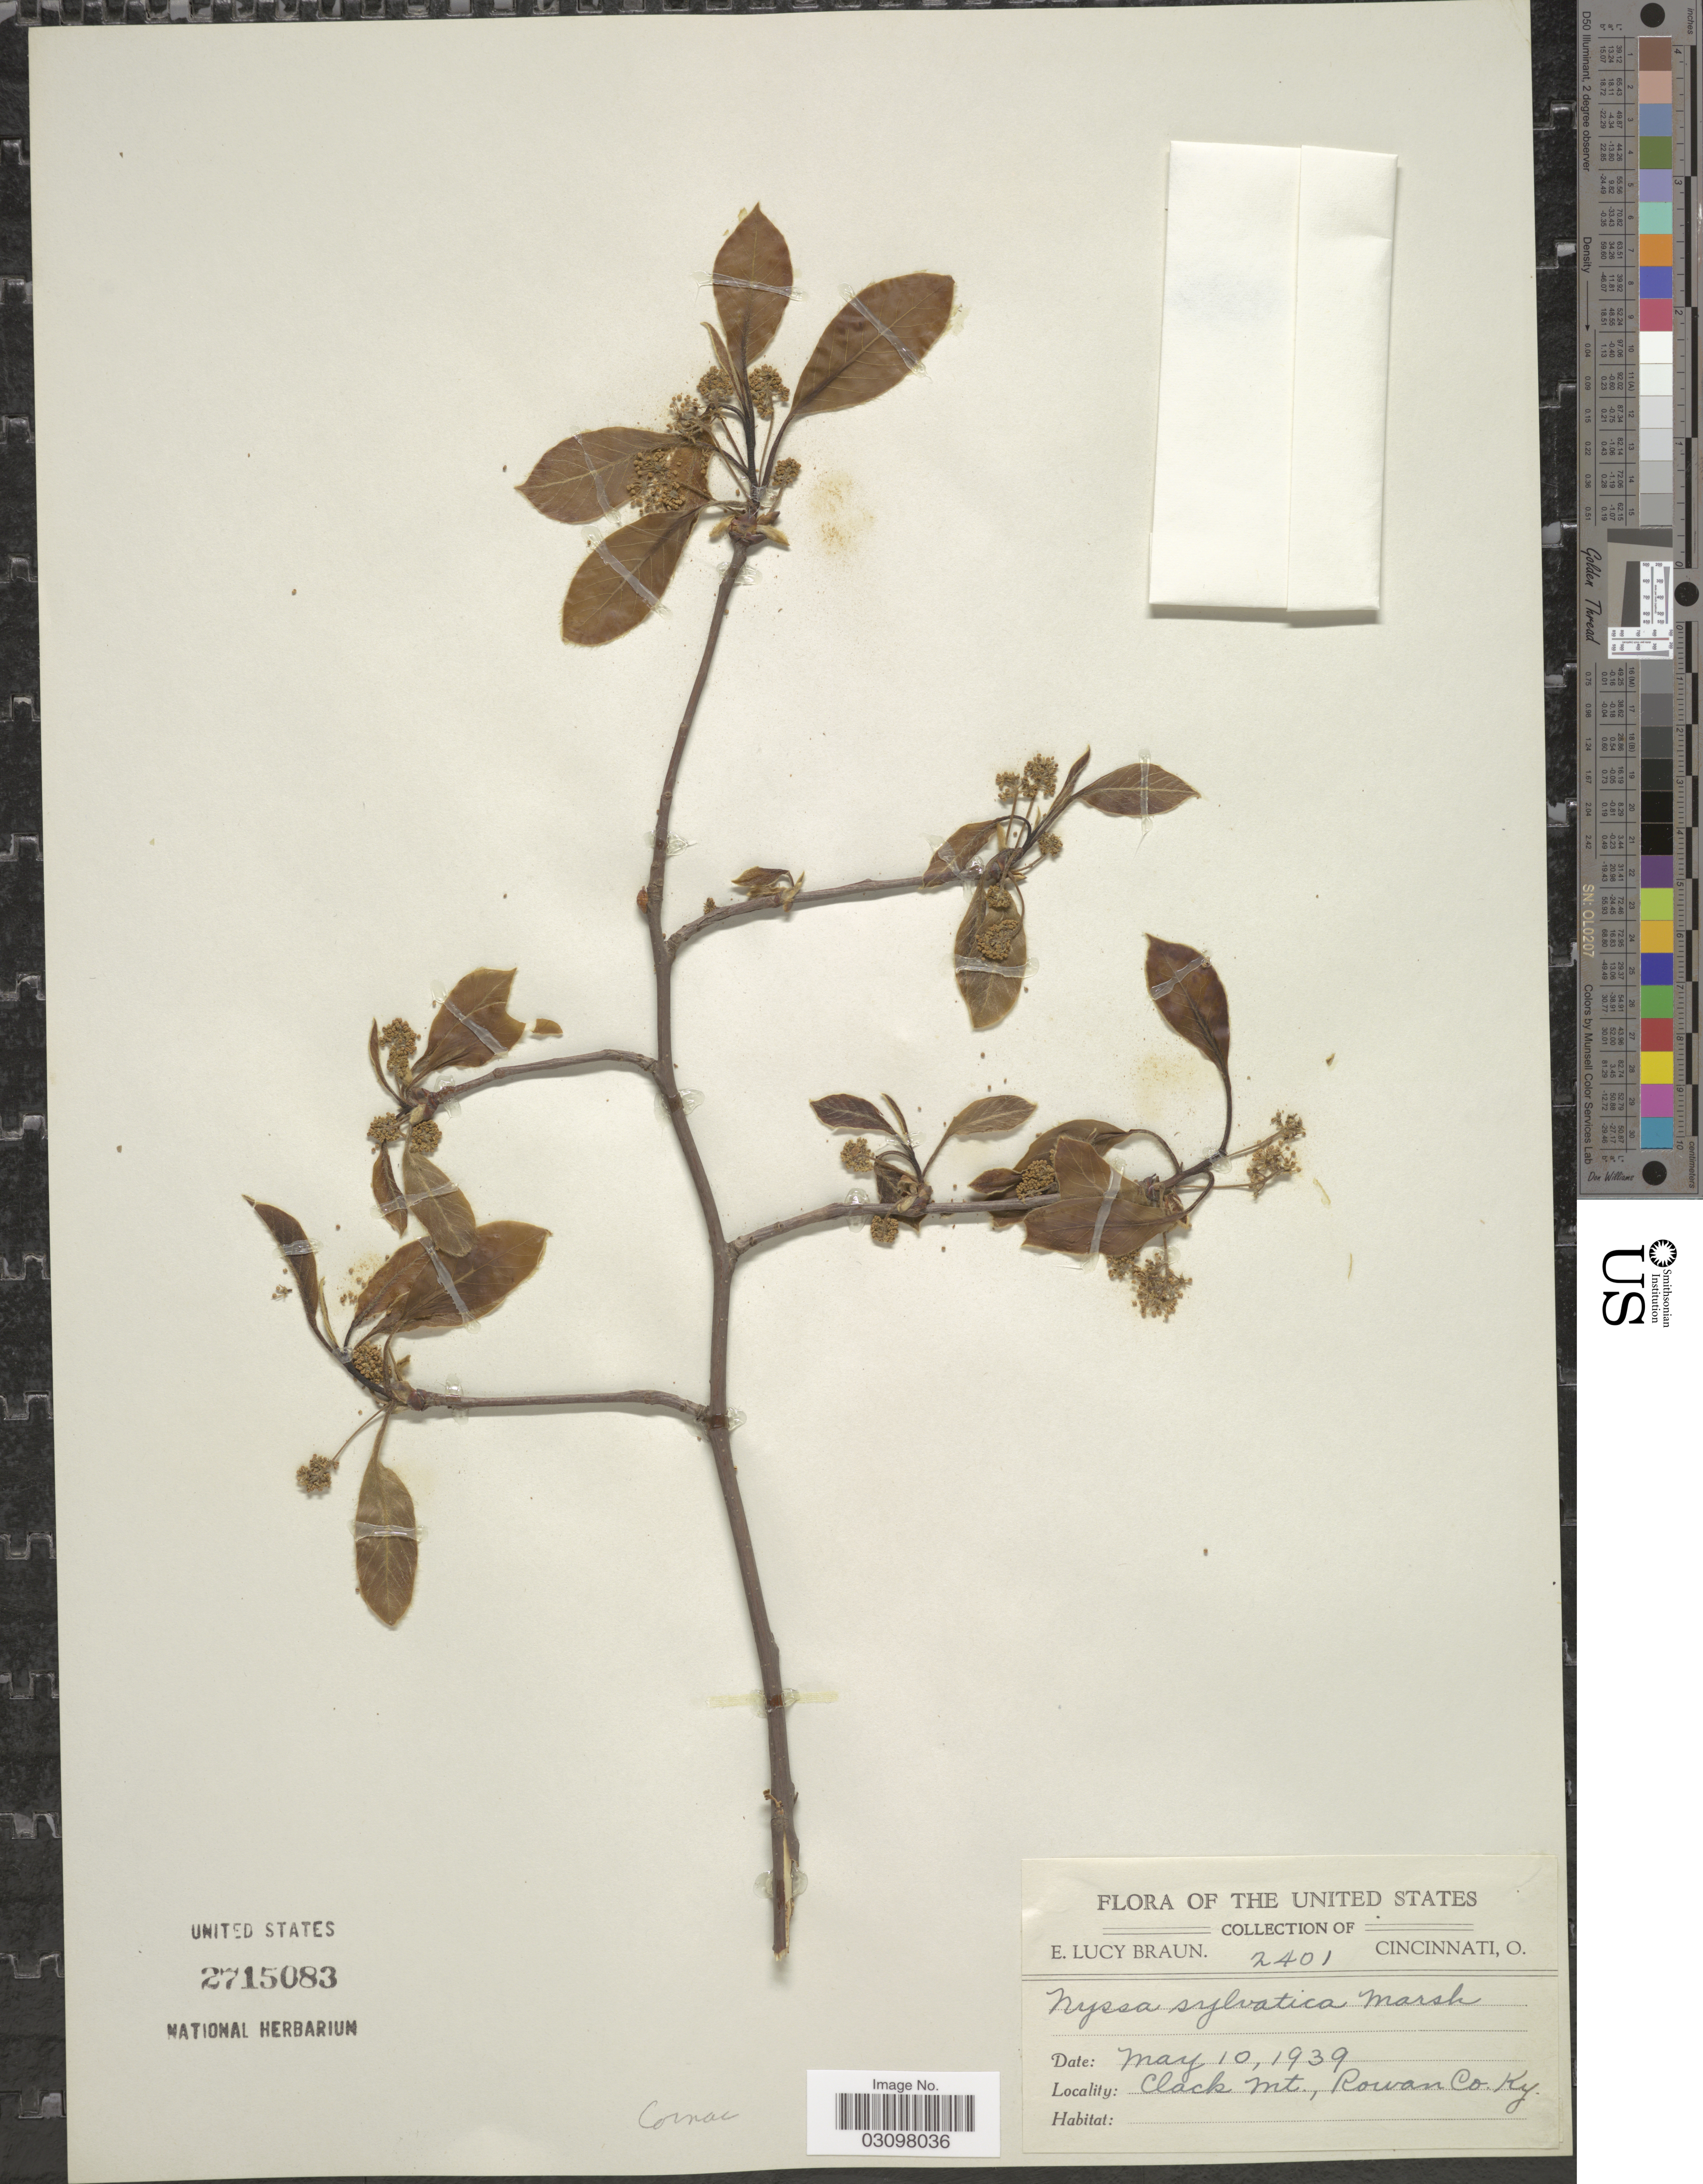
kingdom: Plantae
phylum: Tracheophyta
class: Magnoliopsida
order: Cornales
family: Nyssaceae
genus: Nyssa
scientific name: Nyssa sylvatica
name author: Marshall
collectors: E. L. Braun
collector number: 2401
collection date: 1939-05-10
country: United States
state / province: Kentucky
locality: Clack Mt., Rowan Co. Ky.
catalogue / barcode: US 2715083